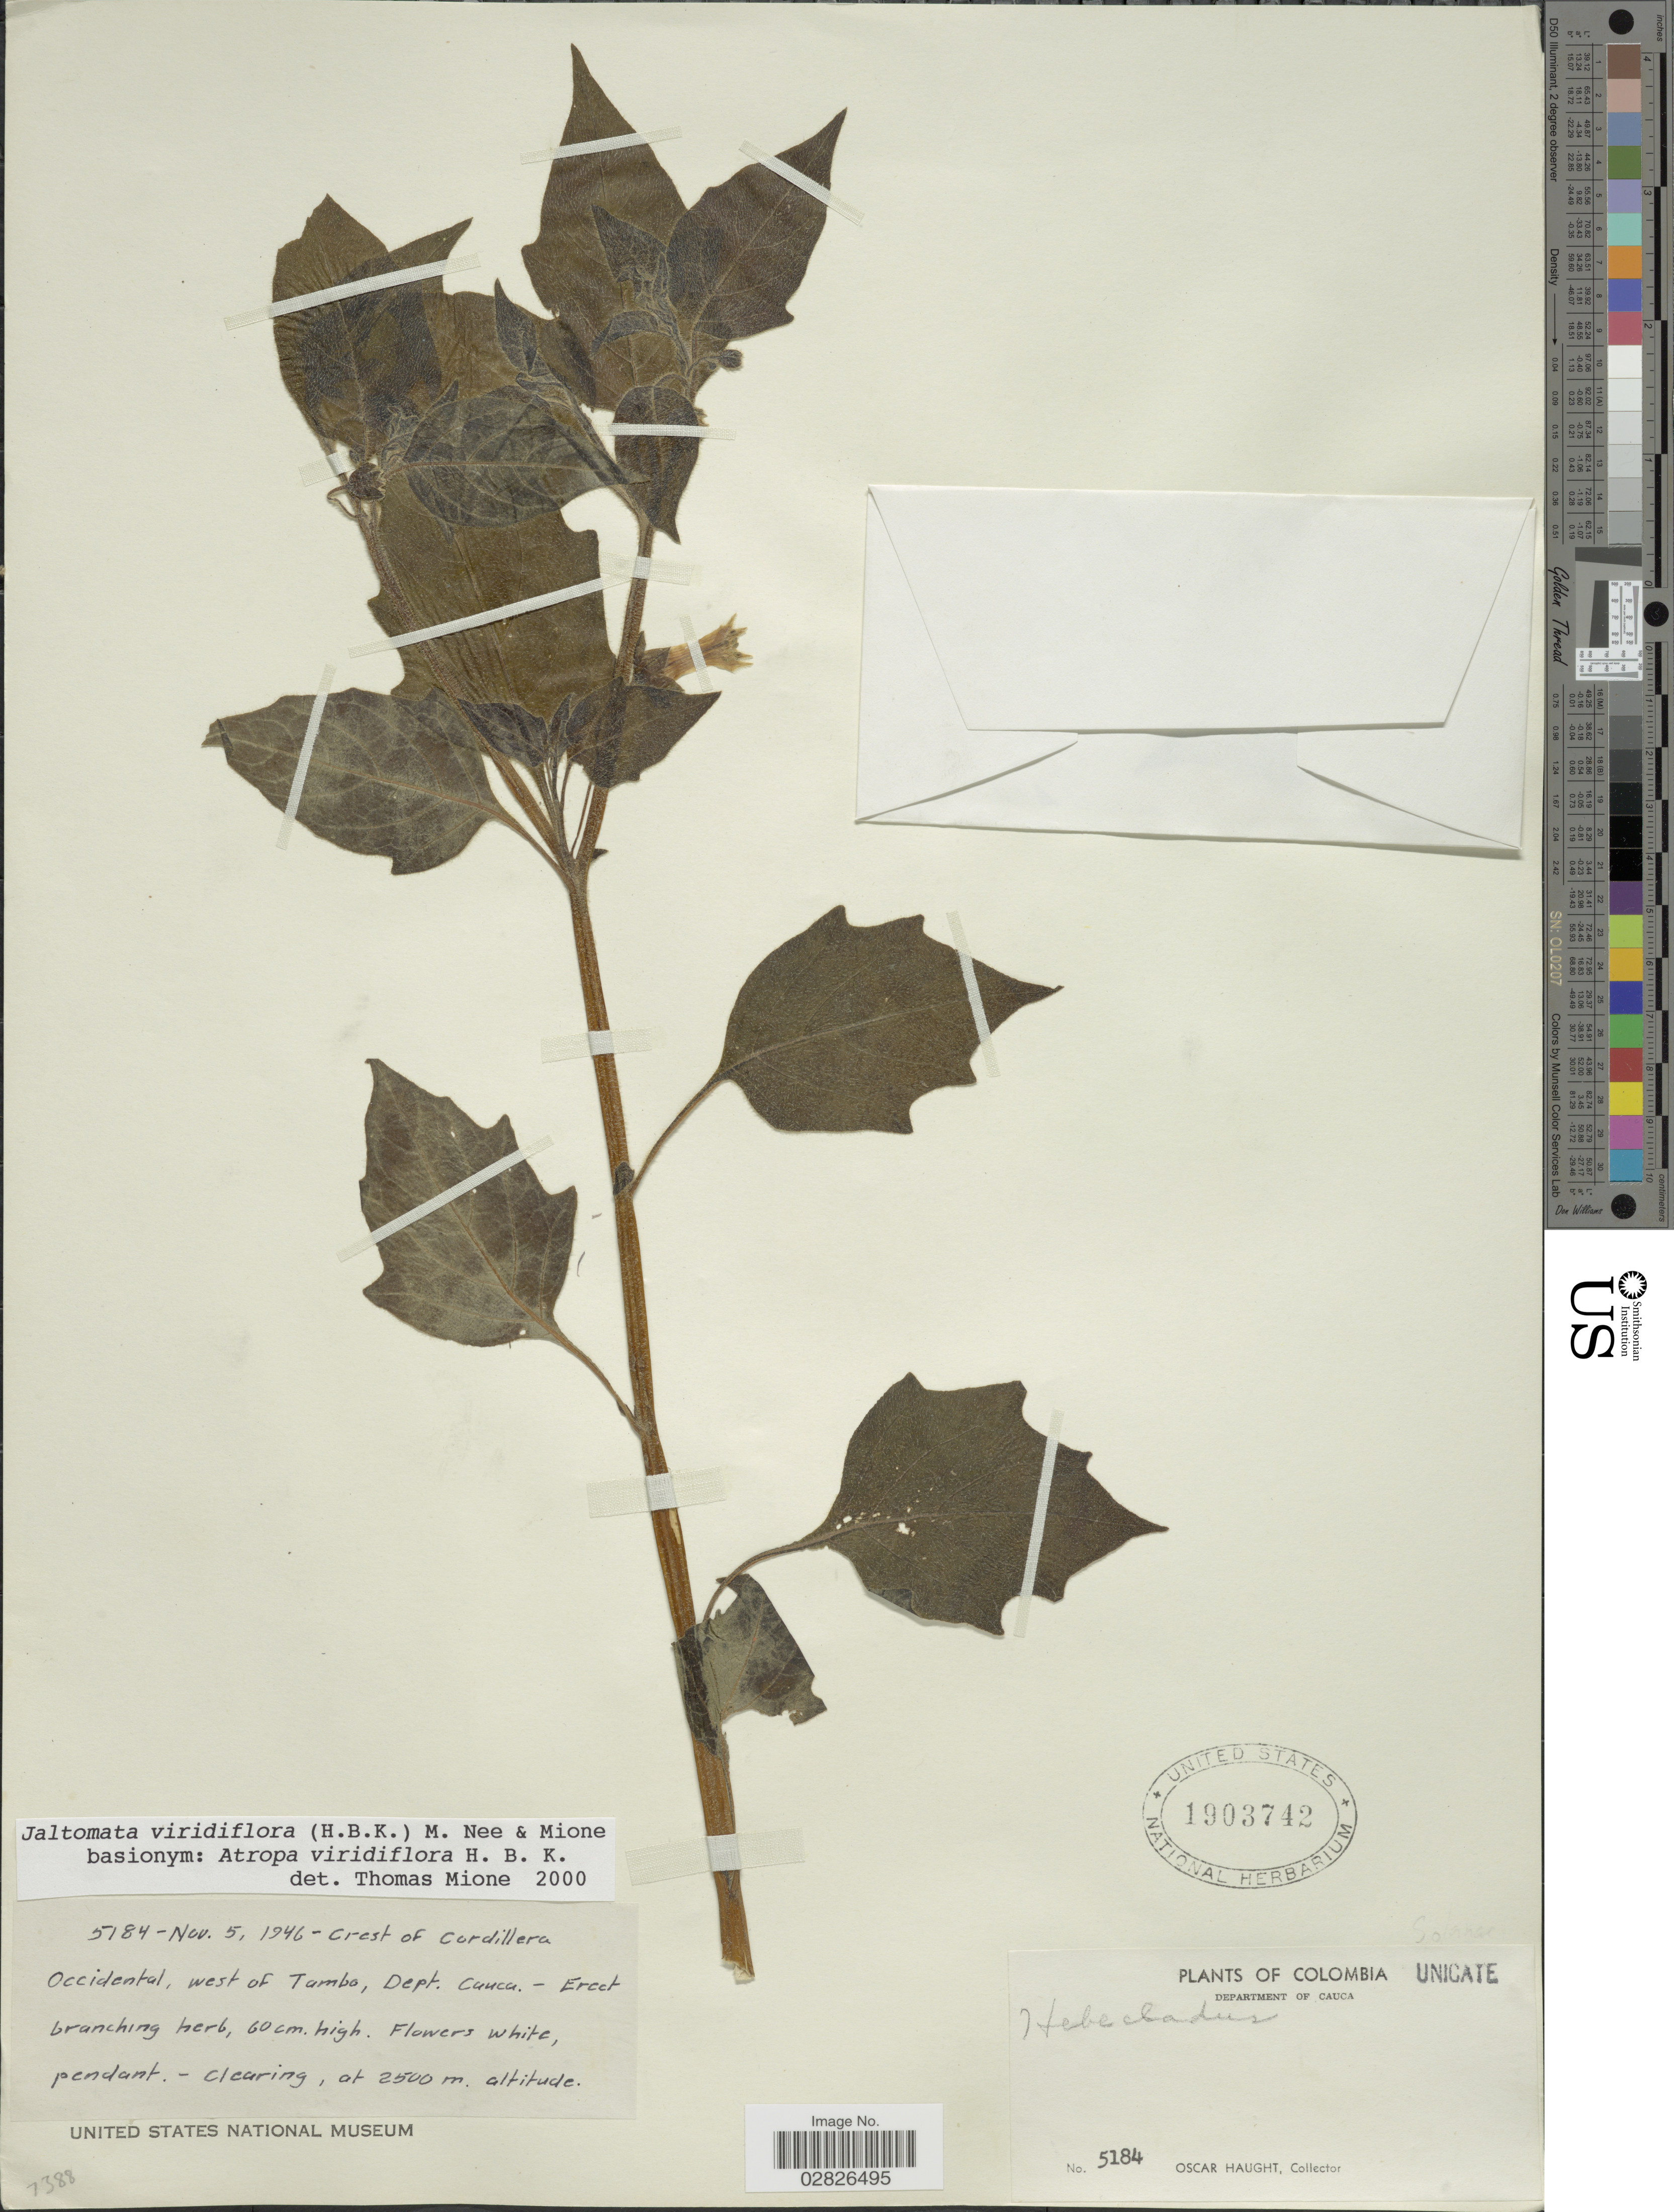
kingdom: Plantae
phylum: Tracheophyta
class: Magnoliopsida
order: Solanales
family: Solanaceae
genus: Jaltomata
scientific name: Jaltomata virdiflora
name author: (Kunth) M. Nee & Mione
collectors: O. L. Haught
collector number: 5184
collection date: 1946-11-05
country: Colombia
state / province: Cauca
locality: Crest of Cordillera Occidental, west of Tambo, Dept. Cauca.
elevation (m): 2500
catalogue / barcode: US 1903742